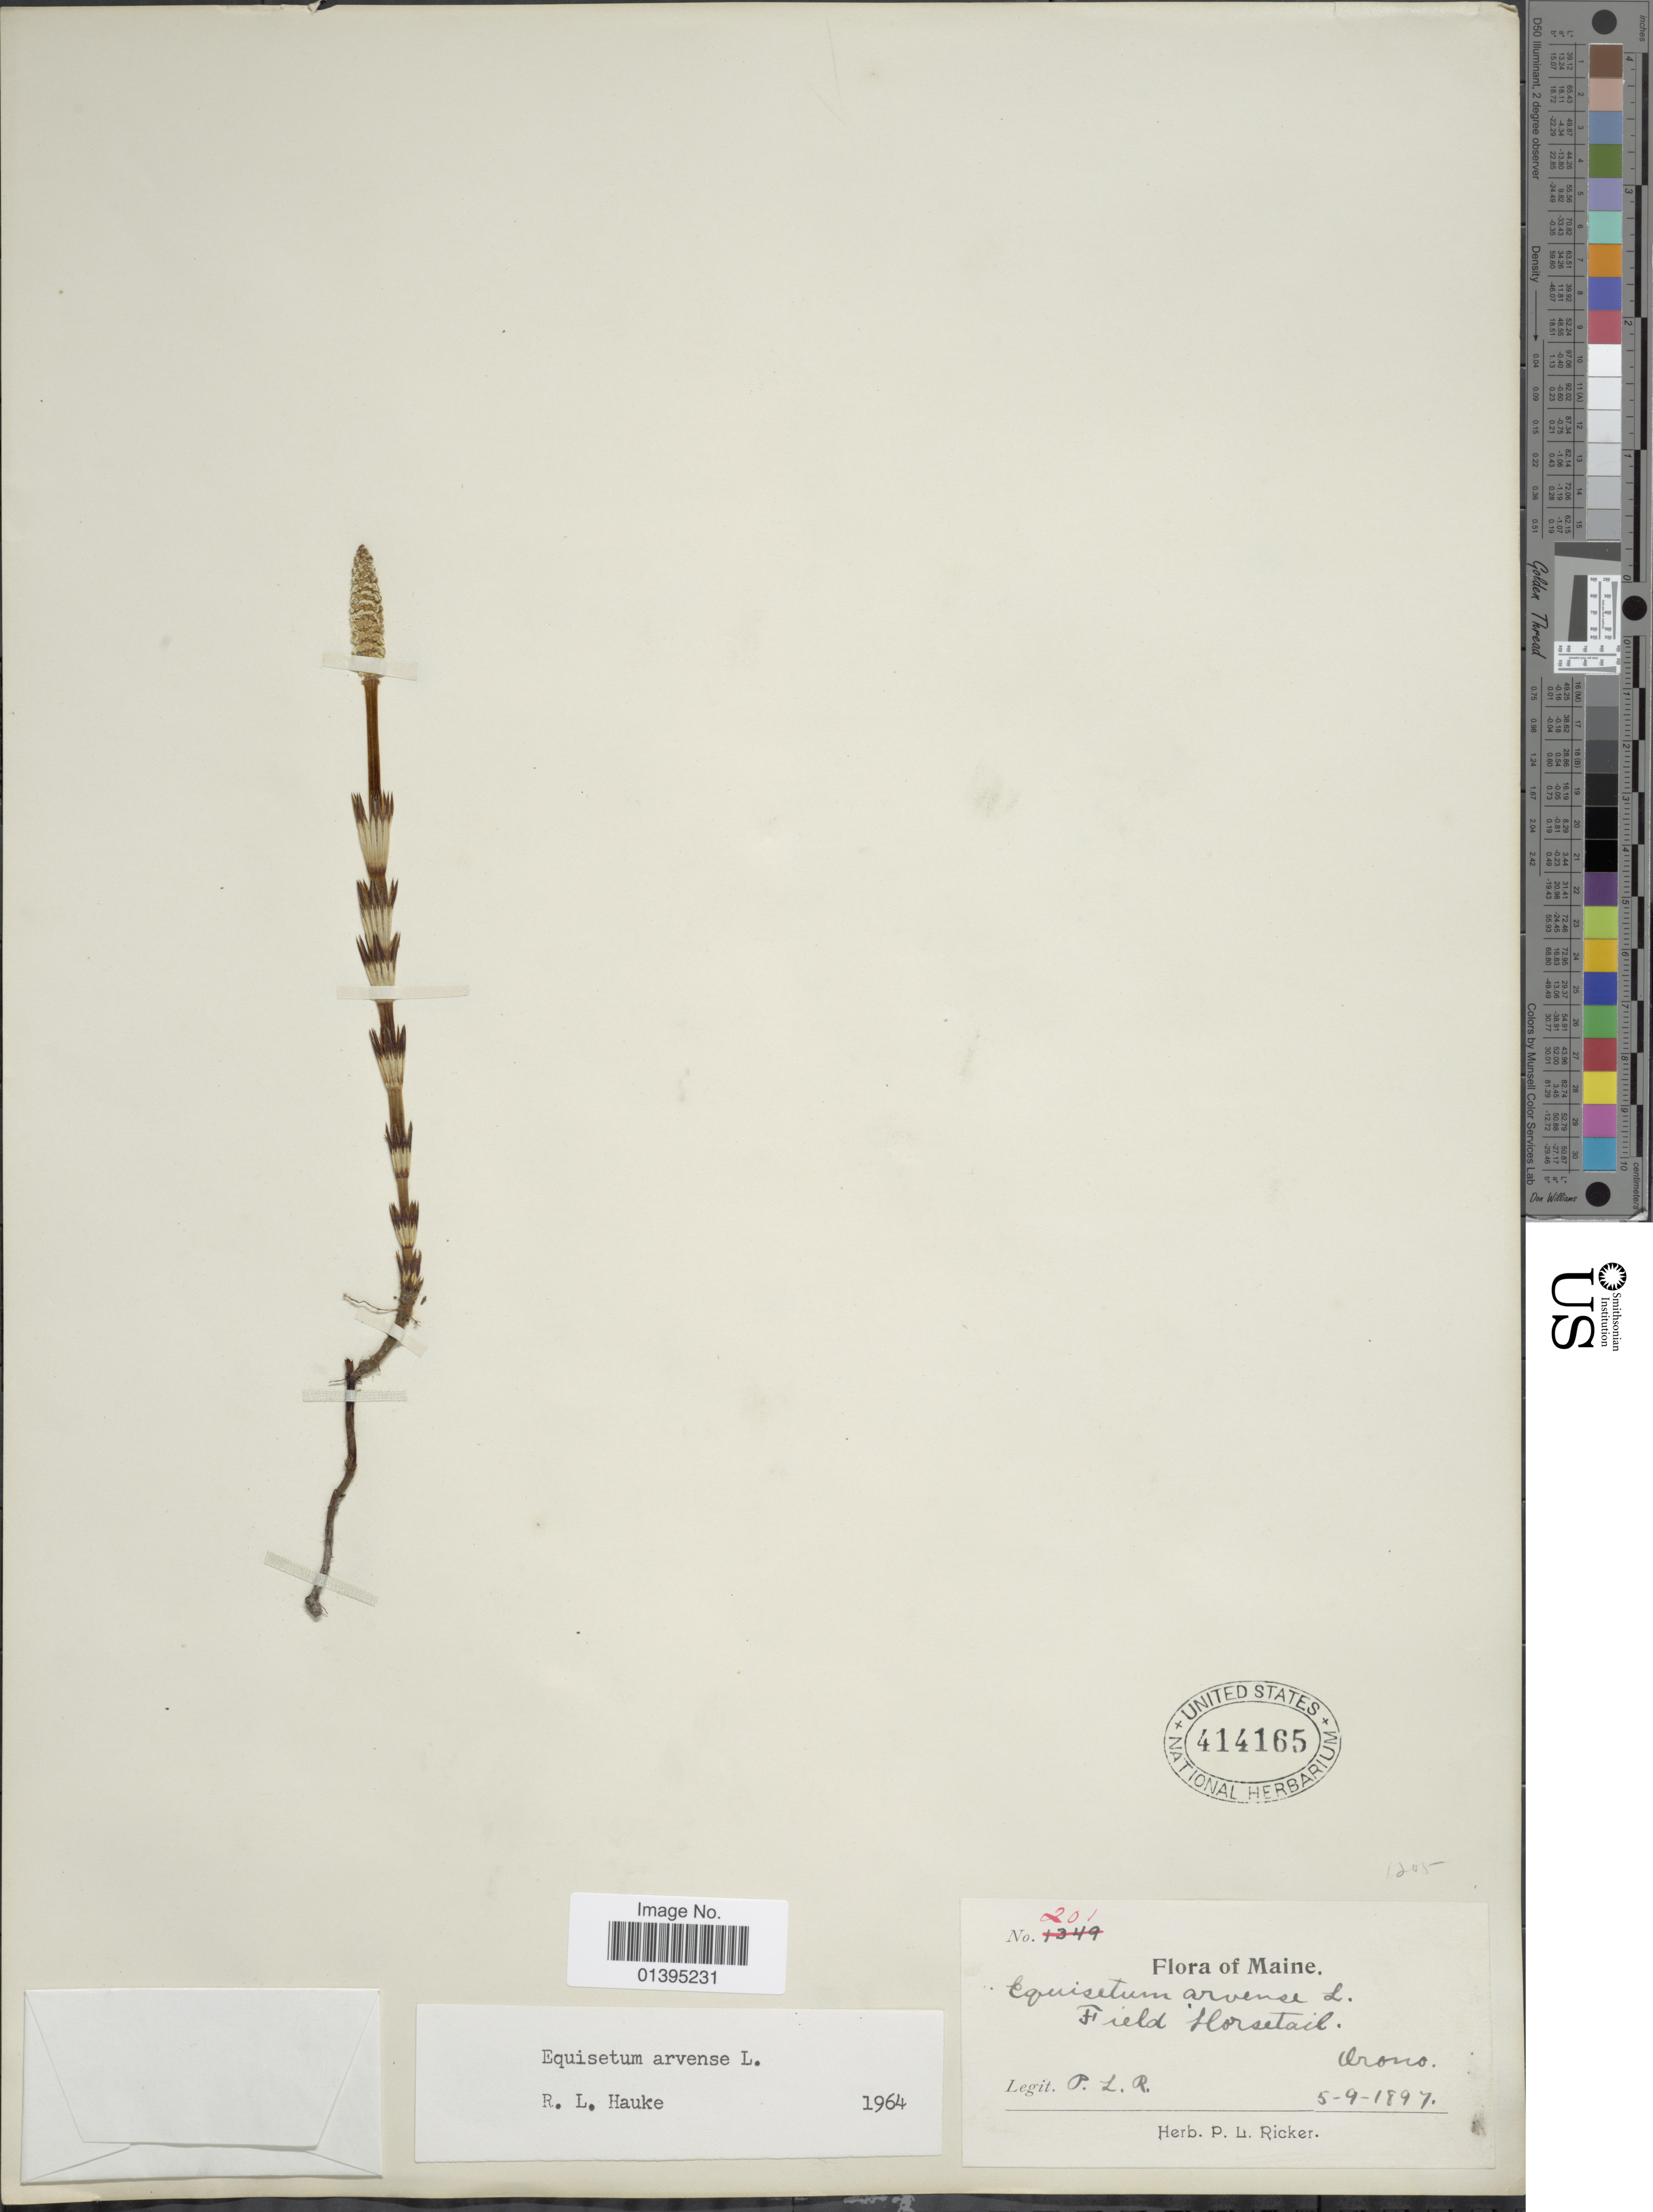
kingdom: Plantae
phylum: Tracheophyta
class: Polypodiopsida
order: Equisetales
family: Equisetaceae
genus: Equisetum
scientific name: Equisetum arvense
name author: L.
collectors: P. Ricker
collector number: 201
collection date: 1897-09-05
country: United States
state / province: Maine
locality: Field Horsetail, Orono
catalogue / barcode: US 414165